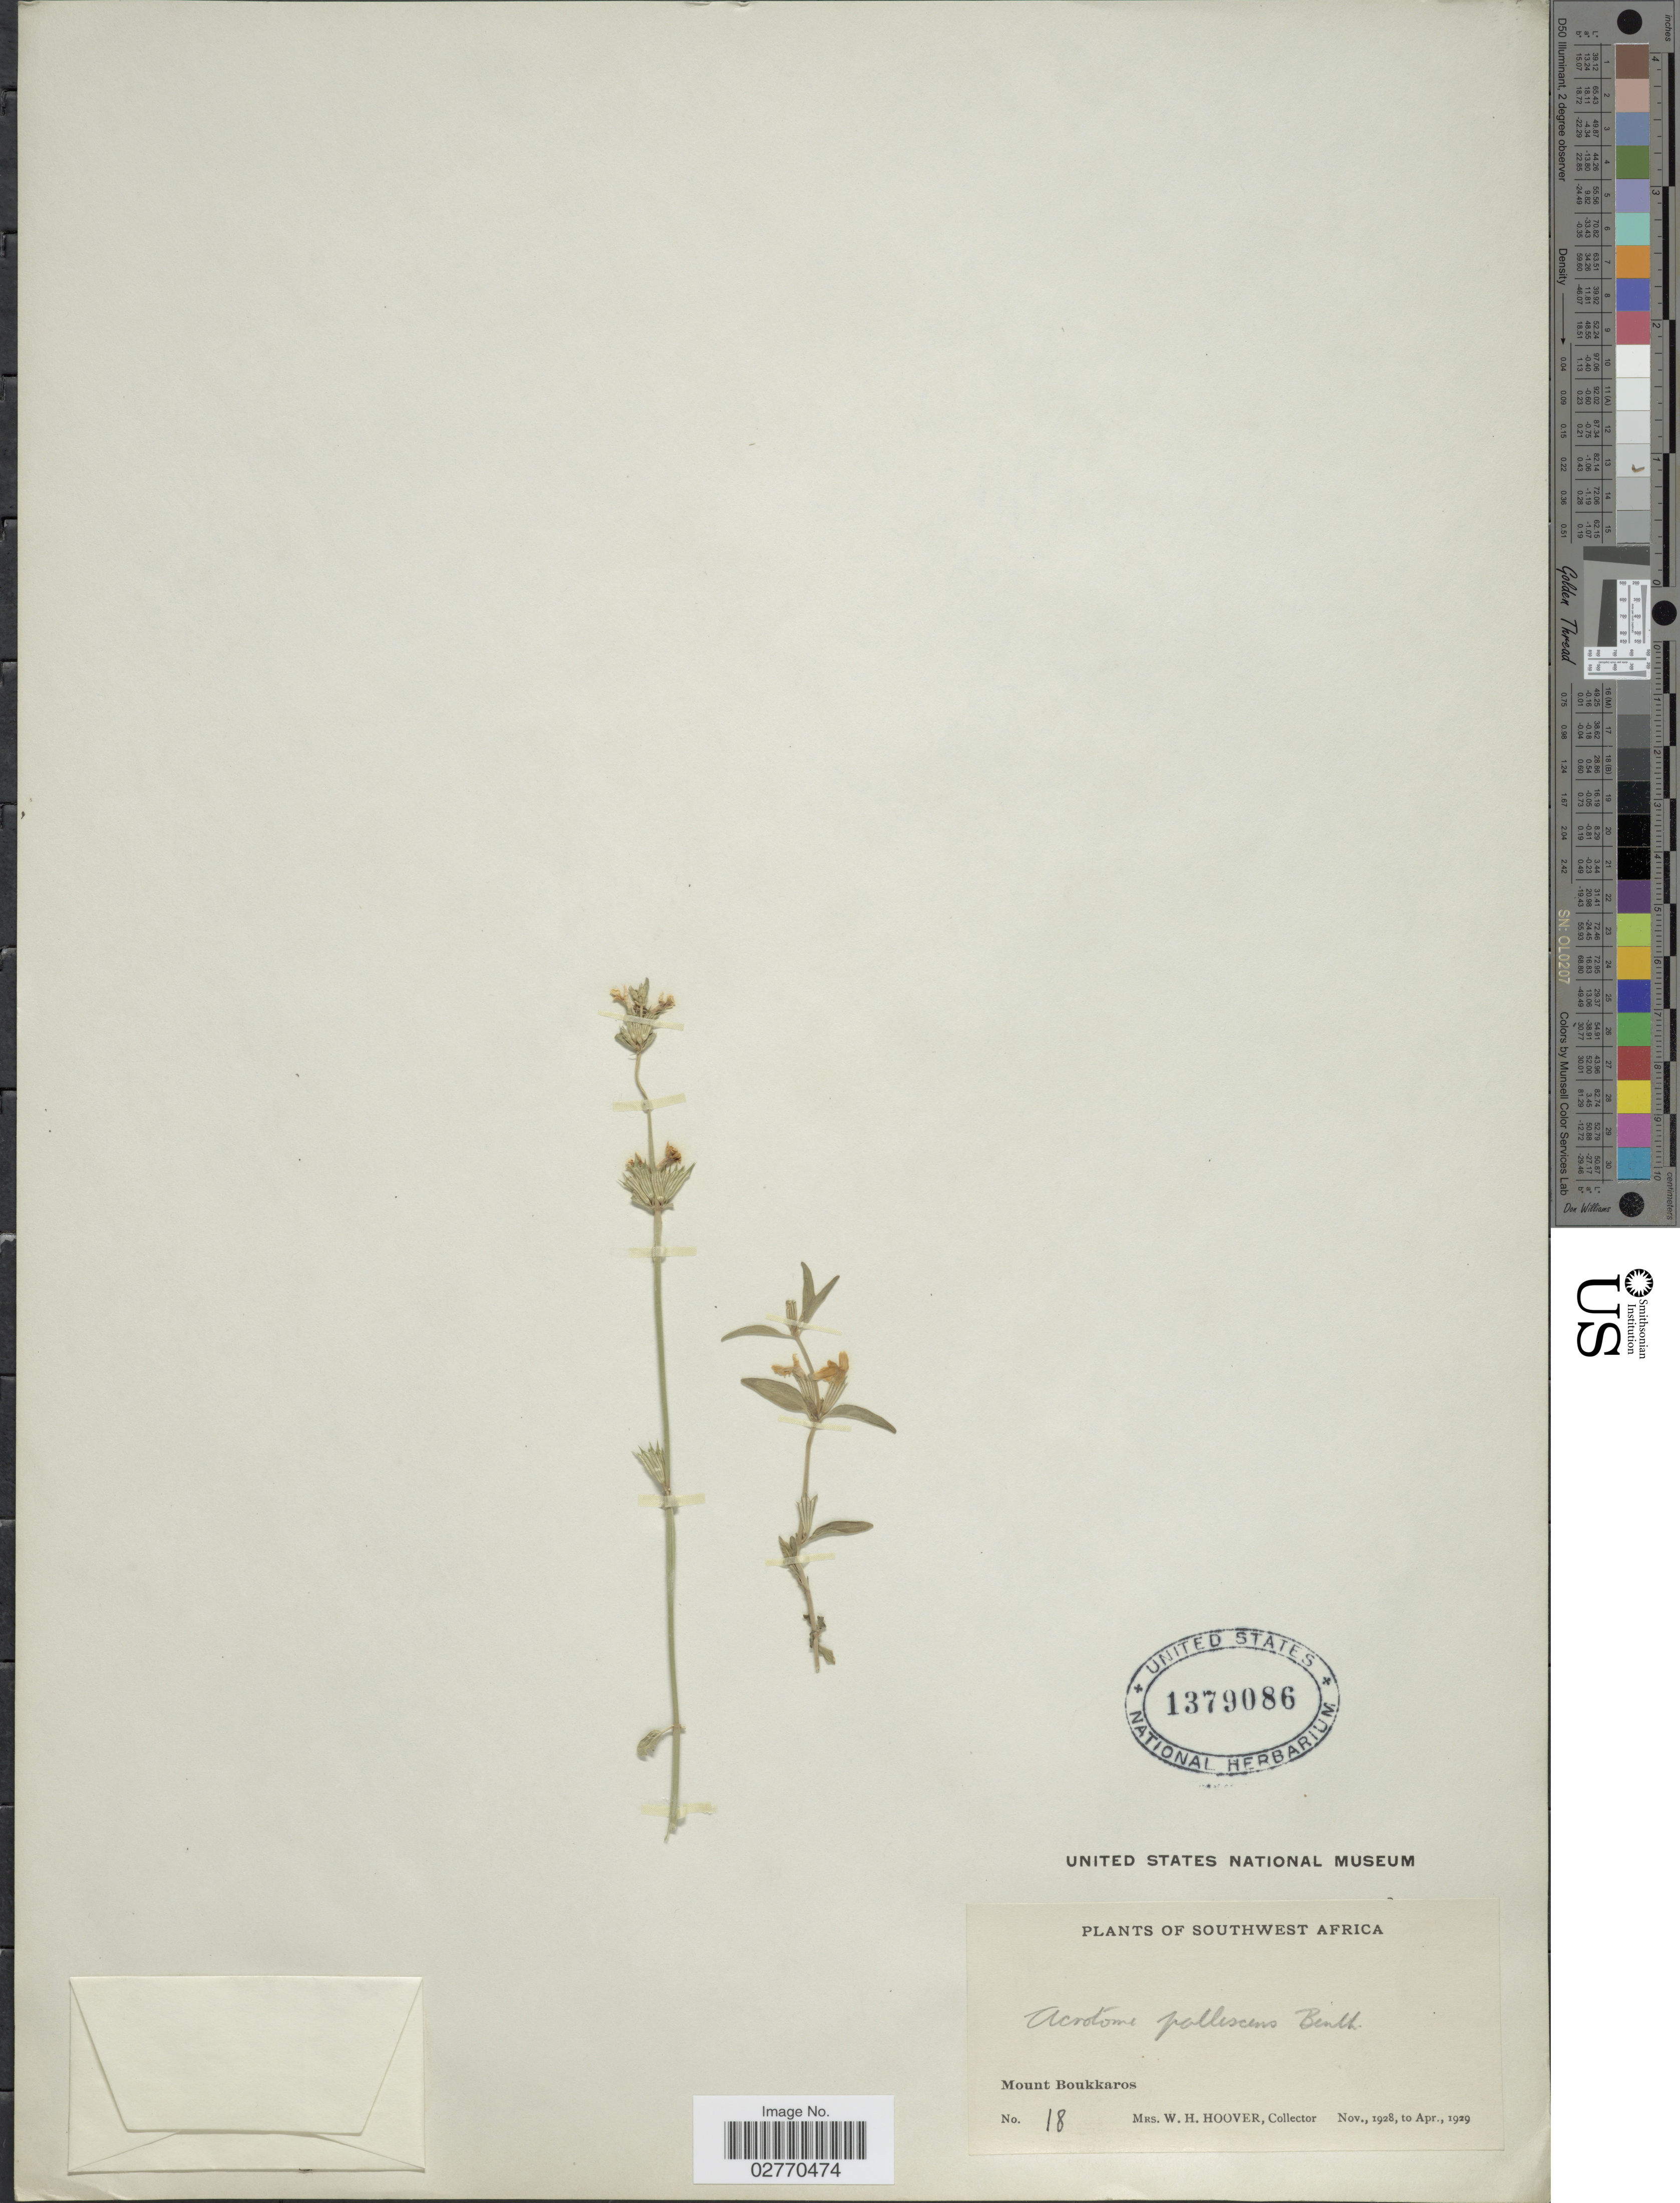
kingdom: Plantae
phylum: Tracheophyta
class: Magnoliopsida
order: Lamiales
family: Lamiaceae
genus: Acrotome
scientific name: Acrotome pallescens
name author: Benth.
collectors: W. H. Hoover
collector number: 18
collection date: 1928-11/1929-04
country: Namibia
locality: Southwest Africa, Mount Boukkaros.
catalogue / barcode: US 1379086